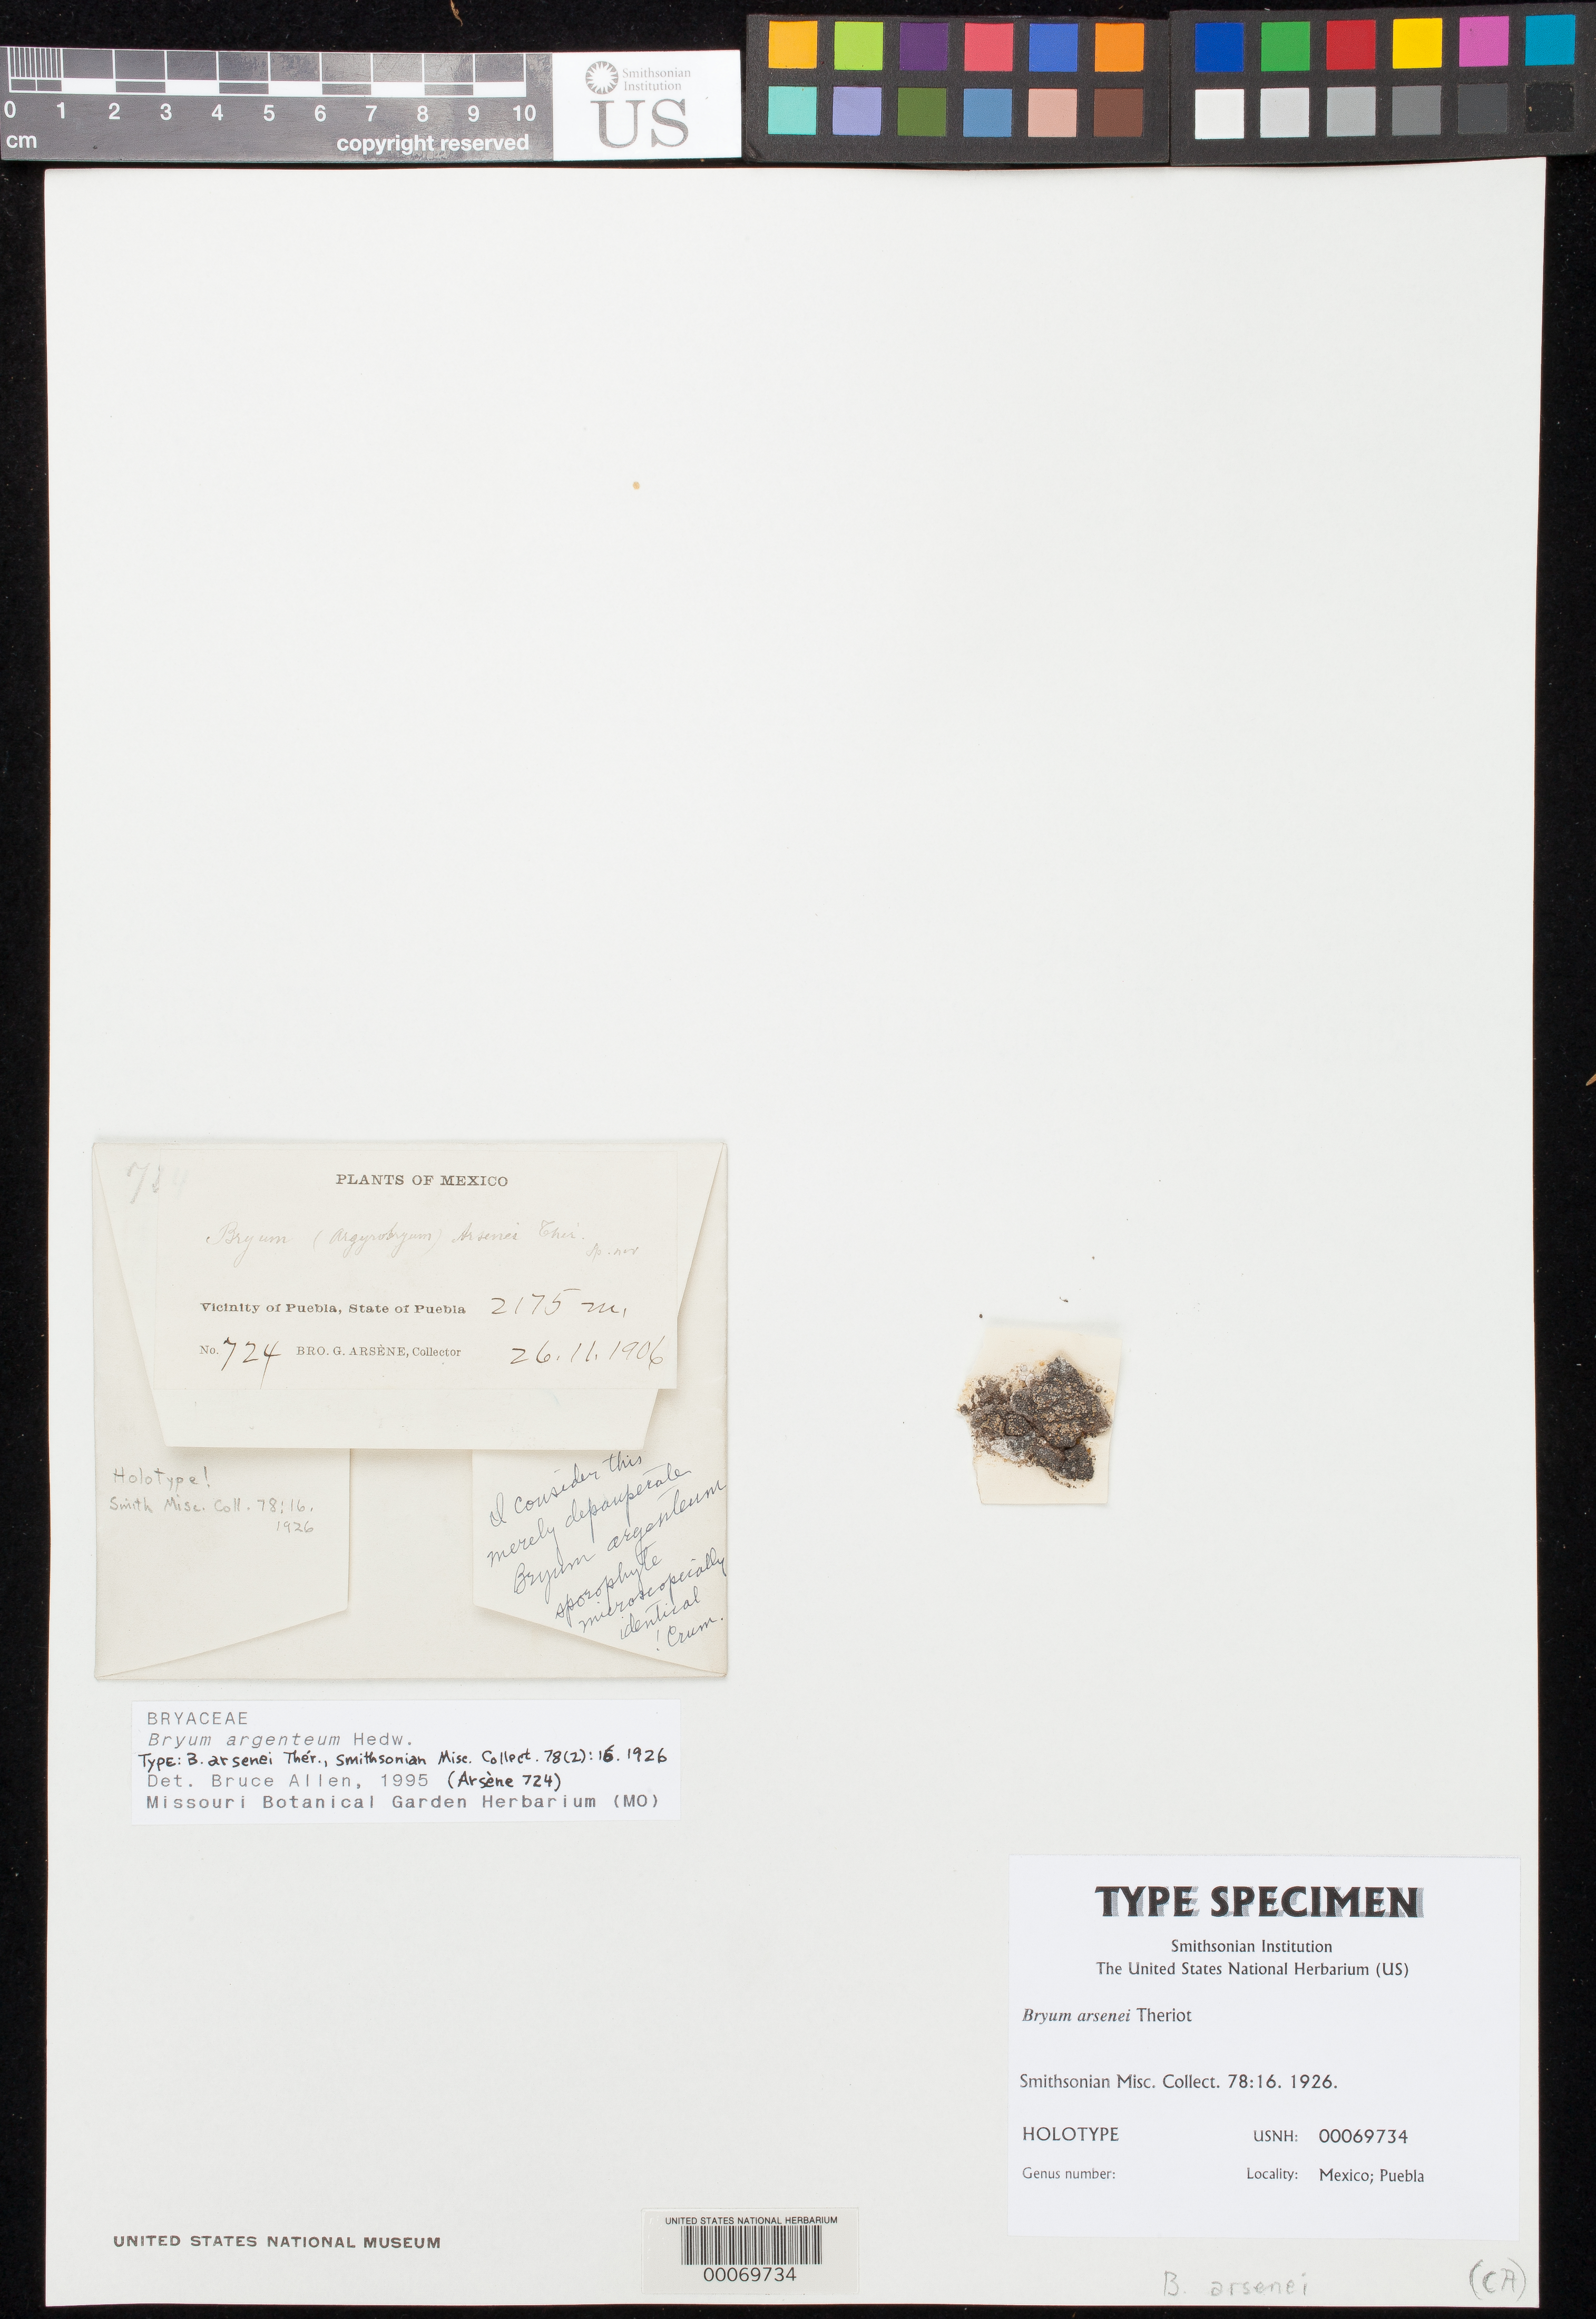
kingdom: Plantae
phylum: Bryophyta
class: Bryopsida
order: Bryales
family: Bryaceae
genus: Bryum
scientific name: Bryum arsenei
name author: Thér.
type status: Holotype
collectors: Bro. G. Arsène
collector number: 724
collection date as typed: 26 Nov 1906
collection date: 1906-11-26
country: Mexico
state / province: Puebla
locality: Vicinity of Puebla.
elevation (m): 2175